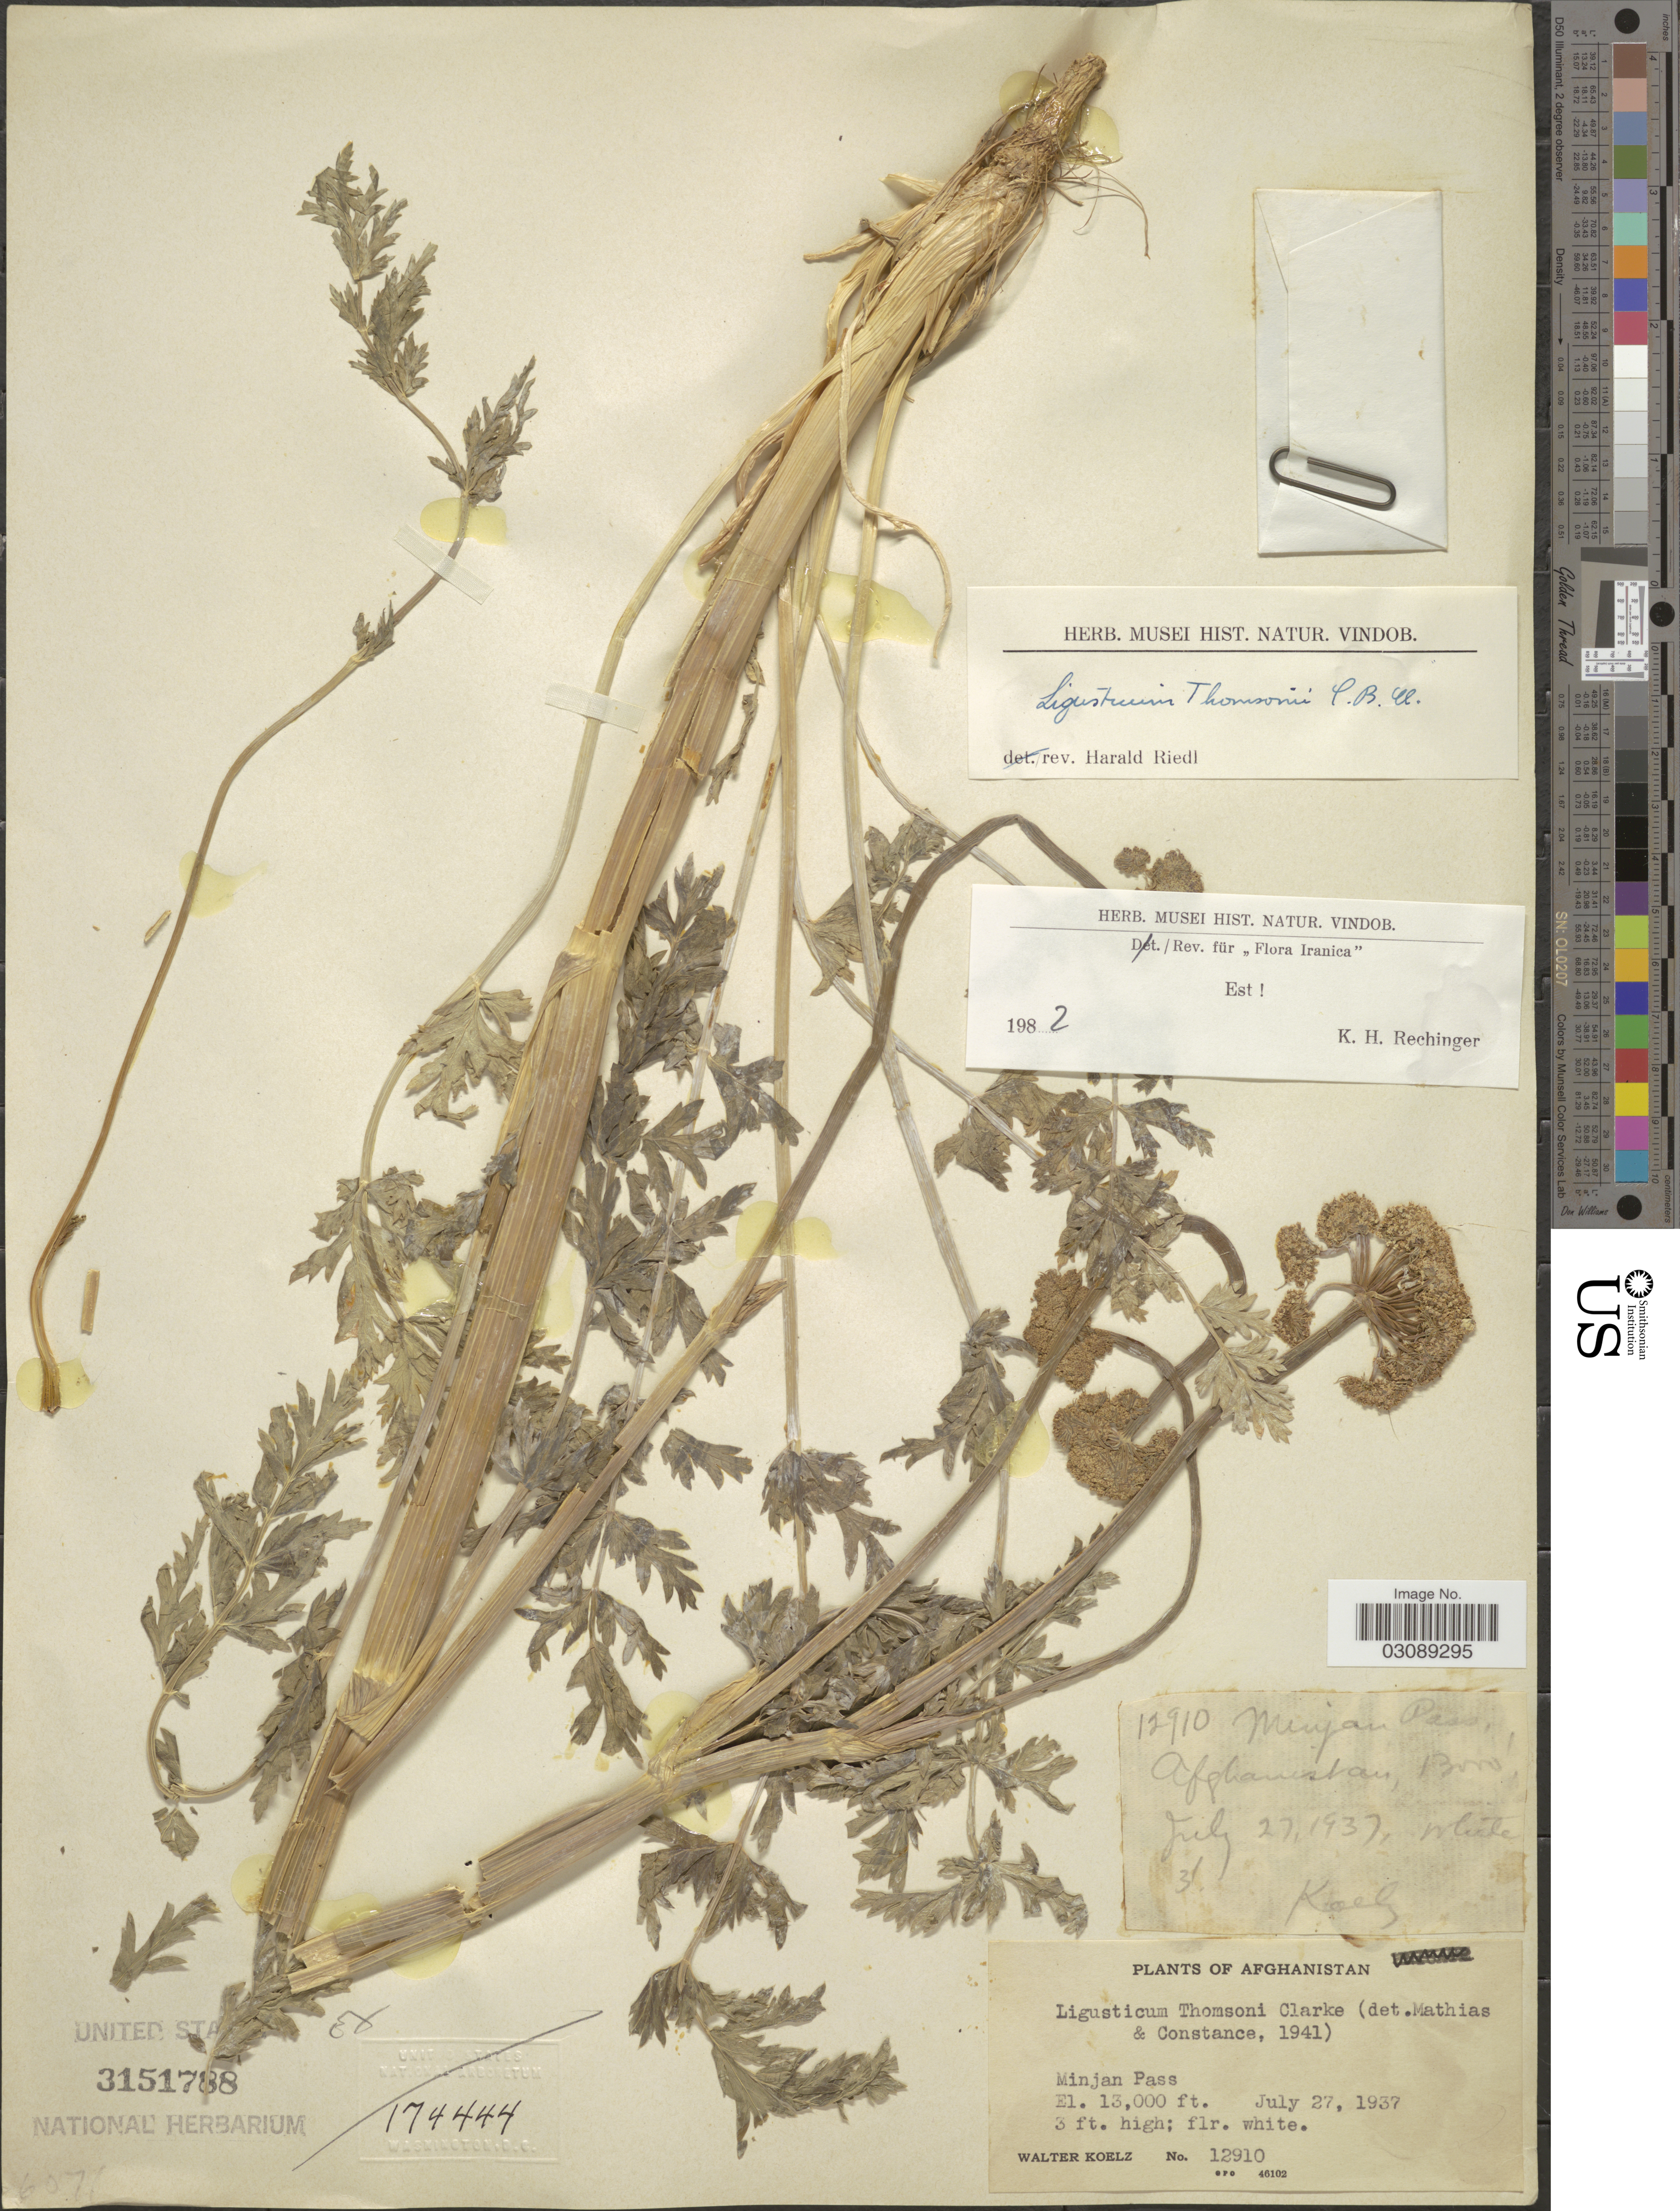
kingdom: Plantae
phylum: Tracheophyta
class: Magnoliopsida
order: Apiales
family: Apiaceae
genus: Ligusticum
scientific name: Ligusticum thomsonii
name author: C.B. Clarke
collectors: W. N. Koelz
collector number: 12910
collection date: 1937-07-27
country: Afghanistan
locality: Minjan Pass.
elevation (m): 3962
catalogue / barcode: US 3151788